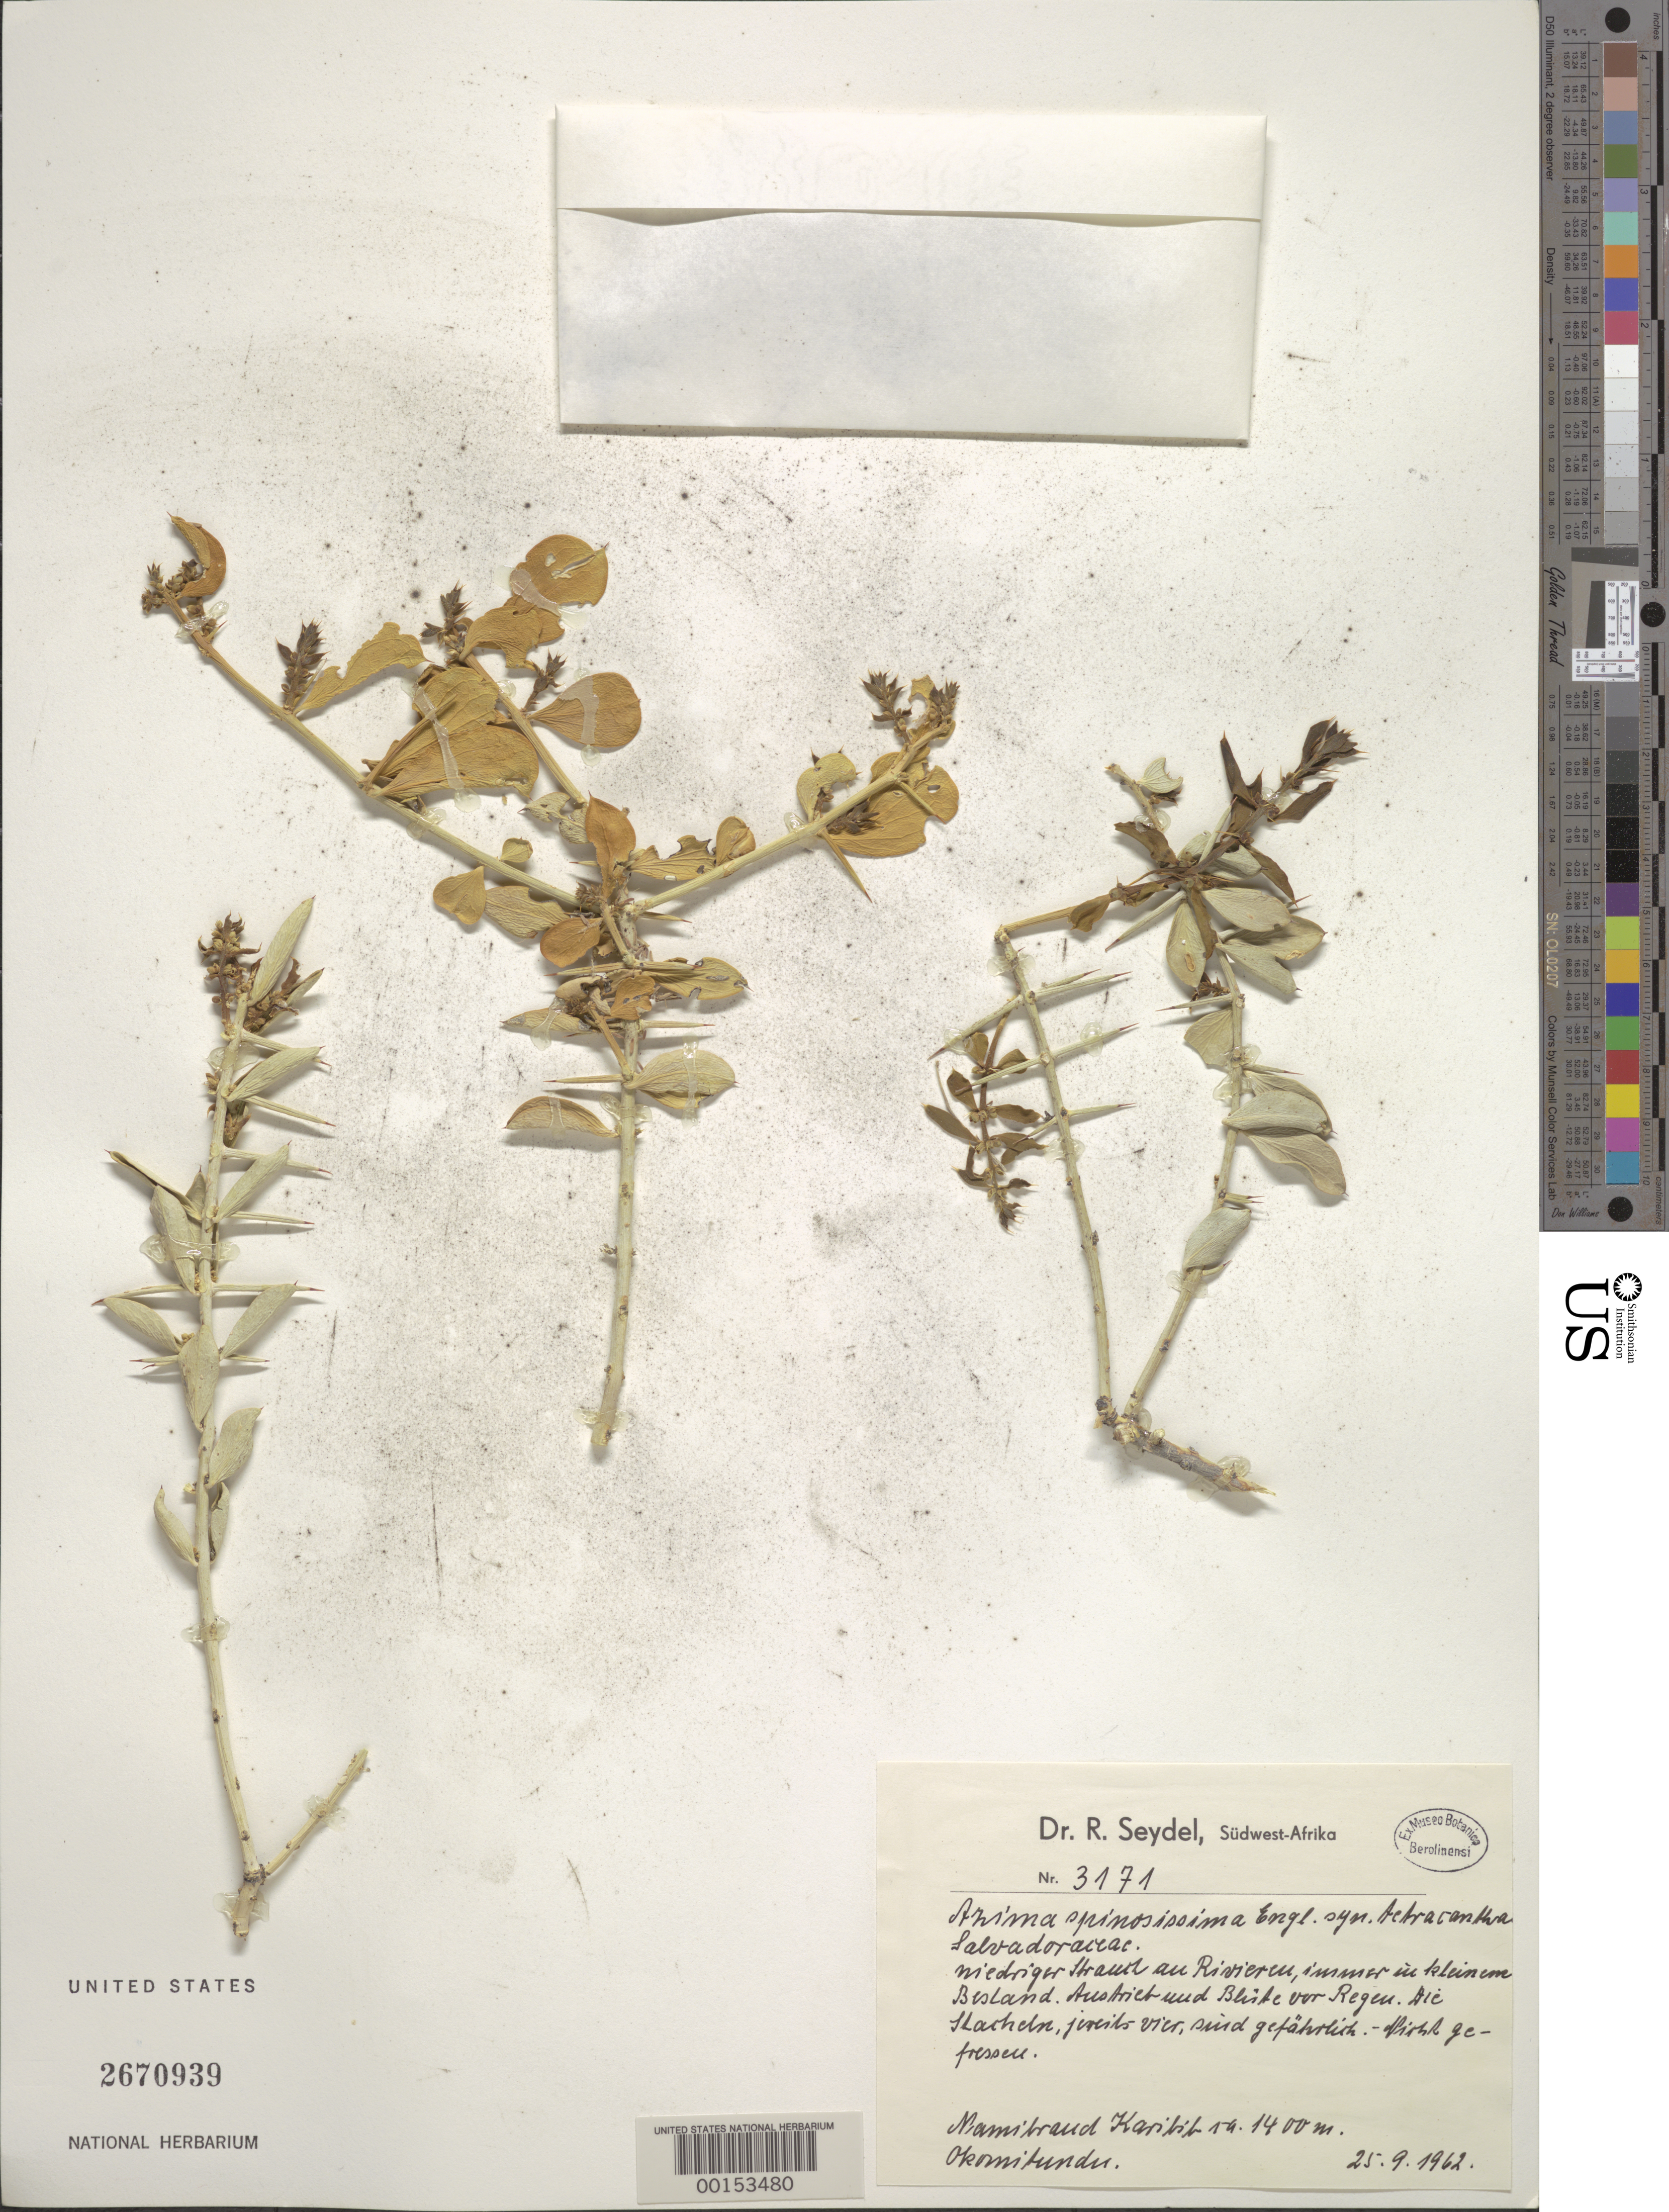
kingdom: Plantae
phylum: Tracheophyta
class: Magnoliopsida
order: Brassicales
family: Salvadoraceae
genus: Azima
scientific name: Azima tetracantha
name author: Lam.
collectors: R. Seydel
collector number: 3171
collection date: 1962-09-25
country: Namibia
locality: Südwest-Afrika. Namibrand Karibib. Okomitundu.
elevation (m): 1400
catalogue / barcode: US 2670939